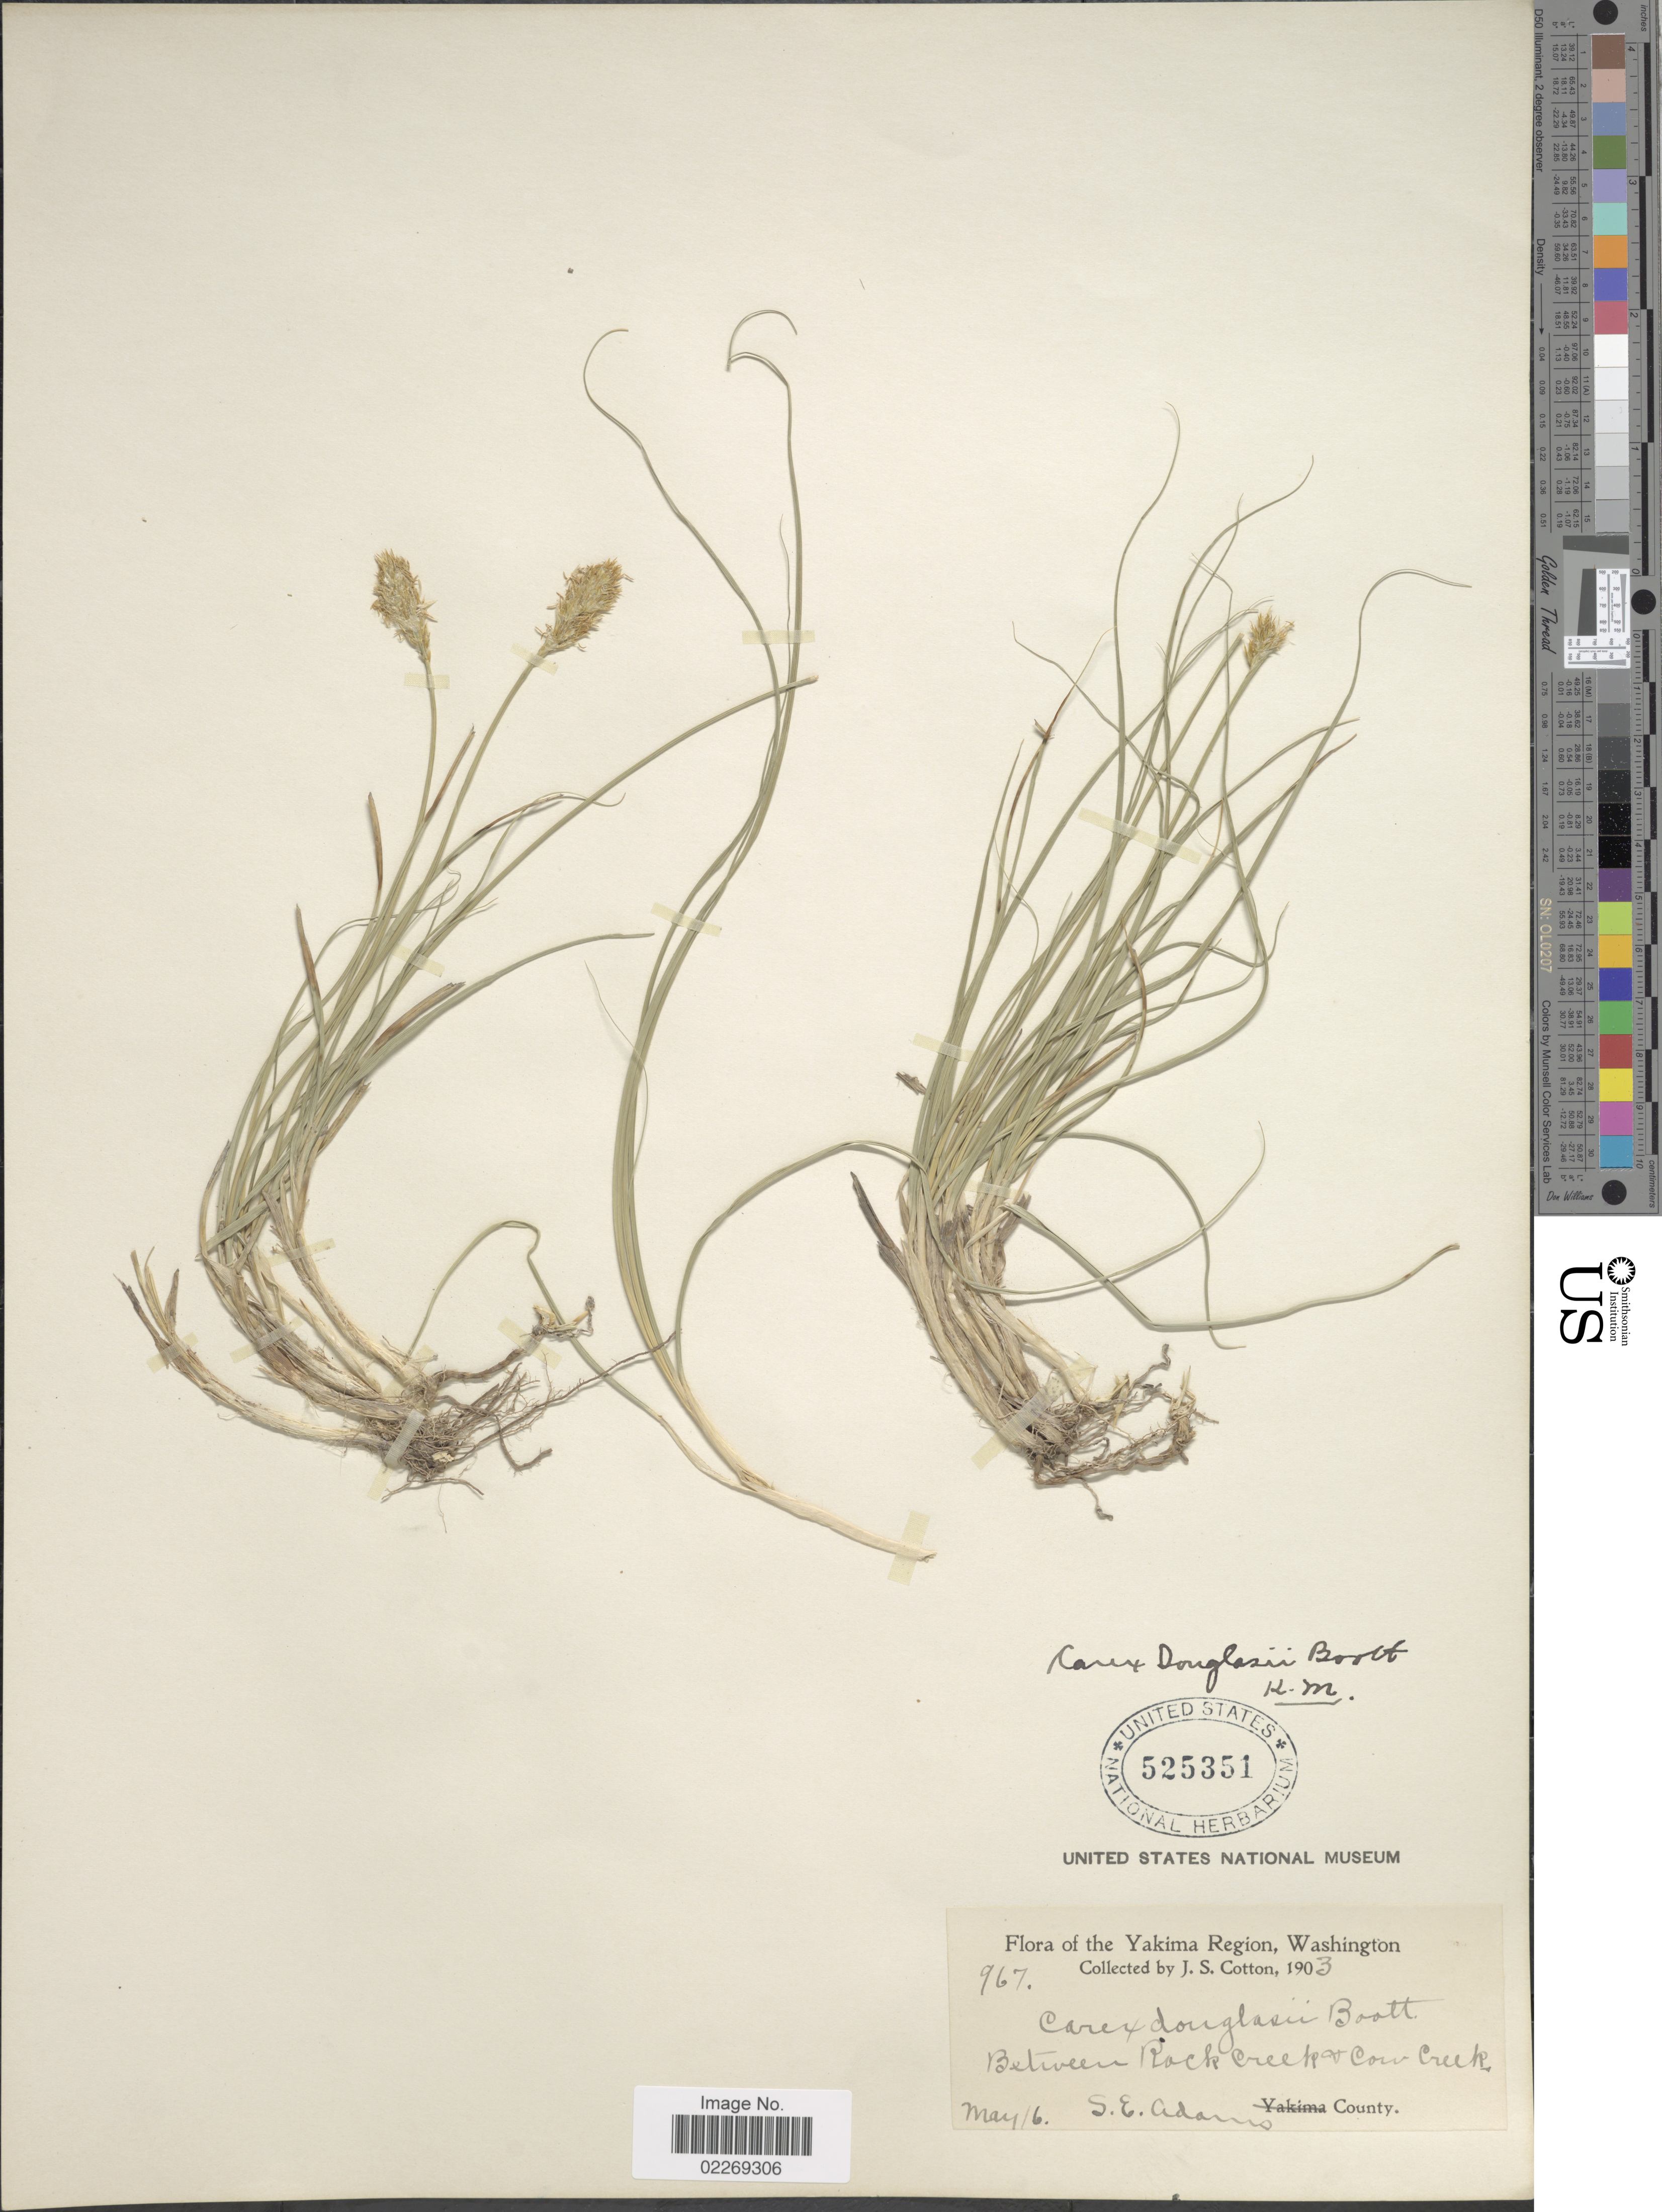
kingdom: Plantae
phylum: Tracheophyta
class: Liliopsida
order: Poales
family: Cyperaceae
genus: Carex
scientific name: Carex douglasii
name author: Boott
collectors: J. S. Cotton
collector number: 967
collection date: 1903-05-16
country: United States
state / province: Washington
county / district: Adams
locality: Yakima Region. Between Rock Creek + Cow Creek. S.E. Adams County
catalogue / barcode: US 525351